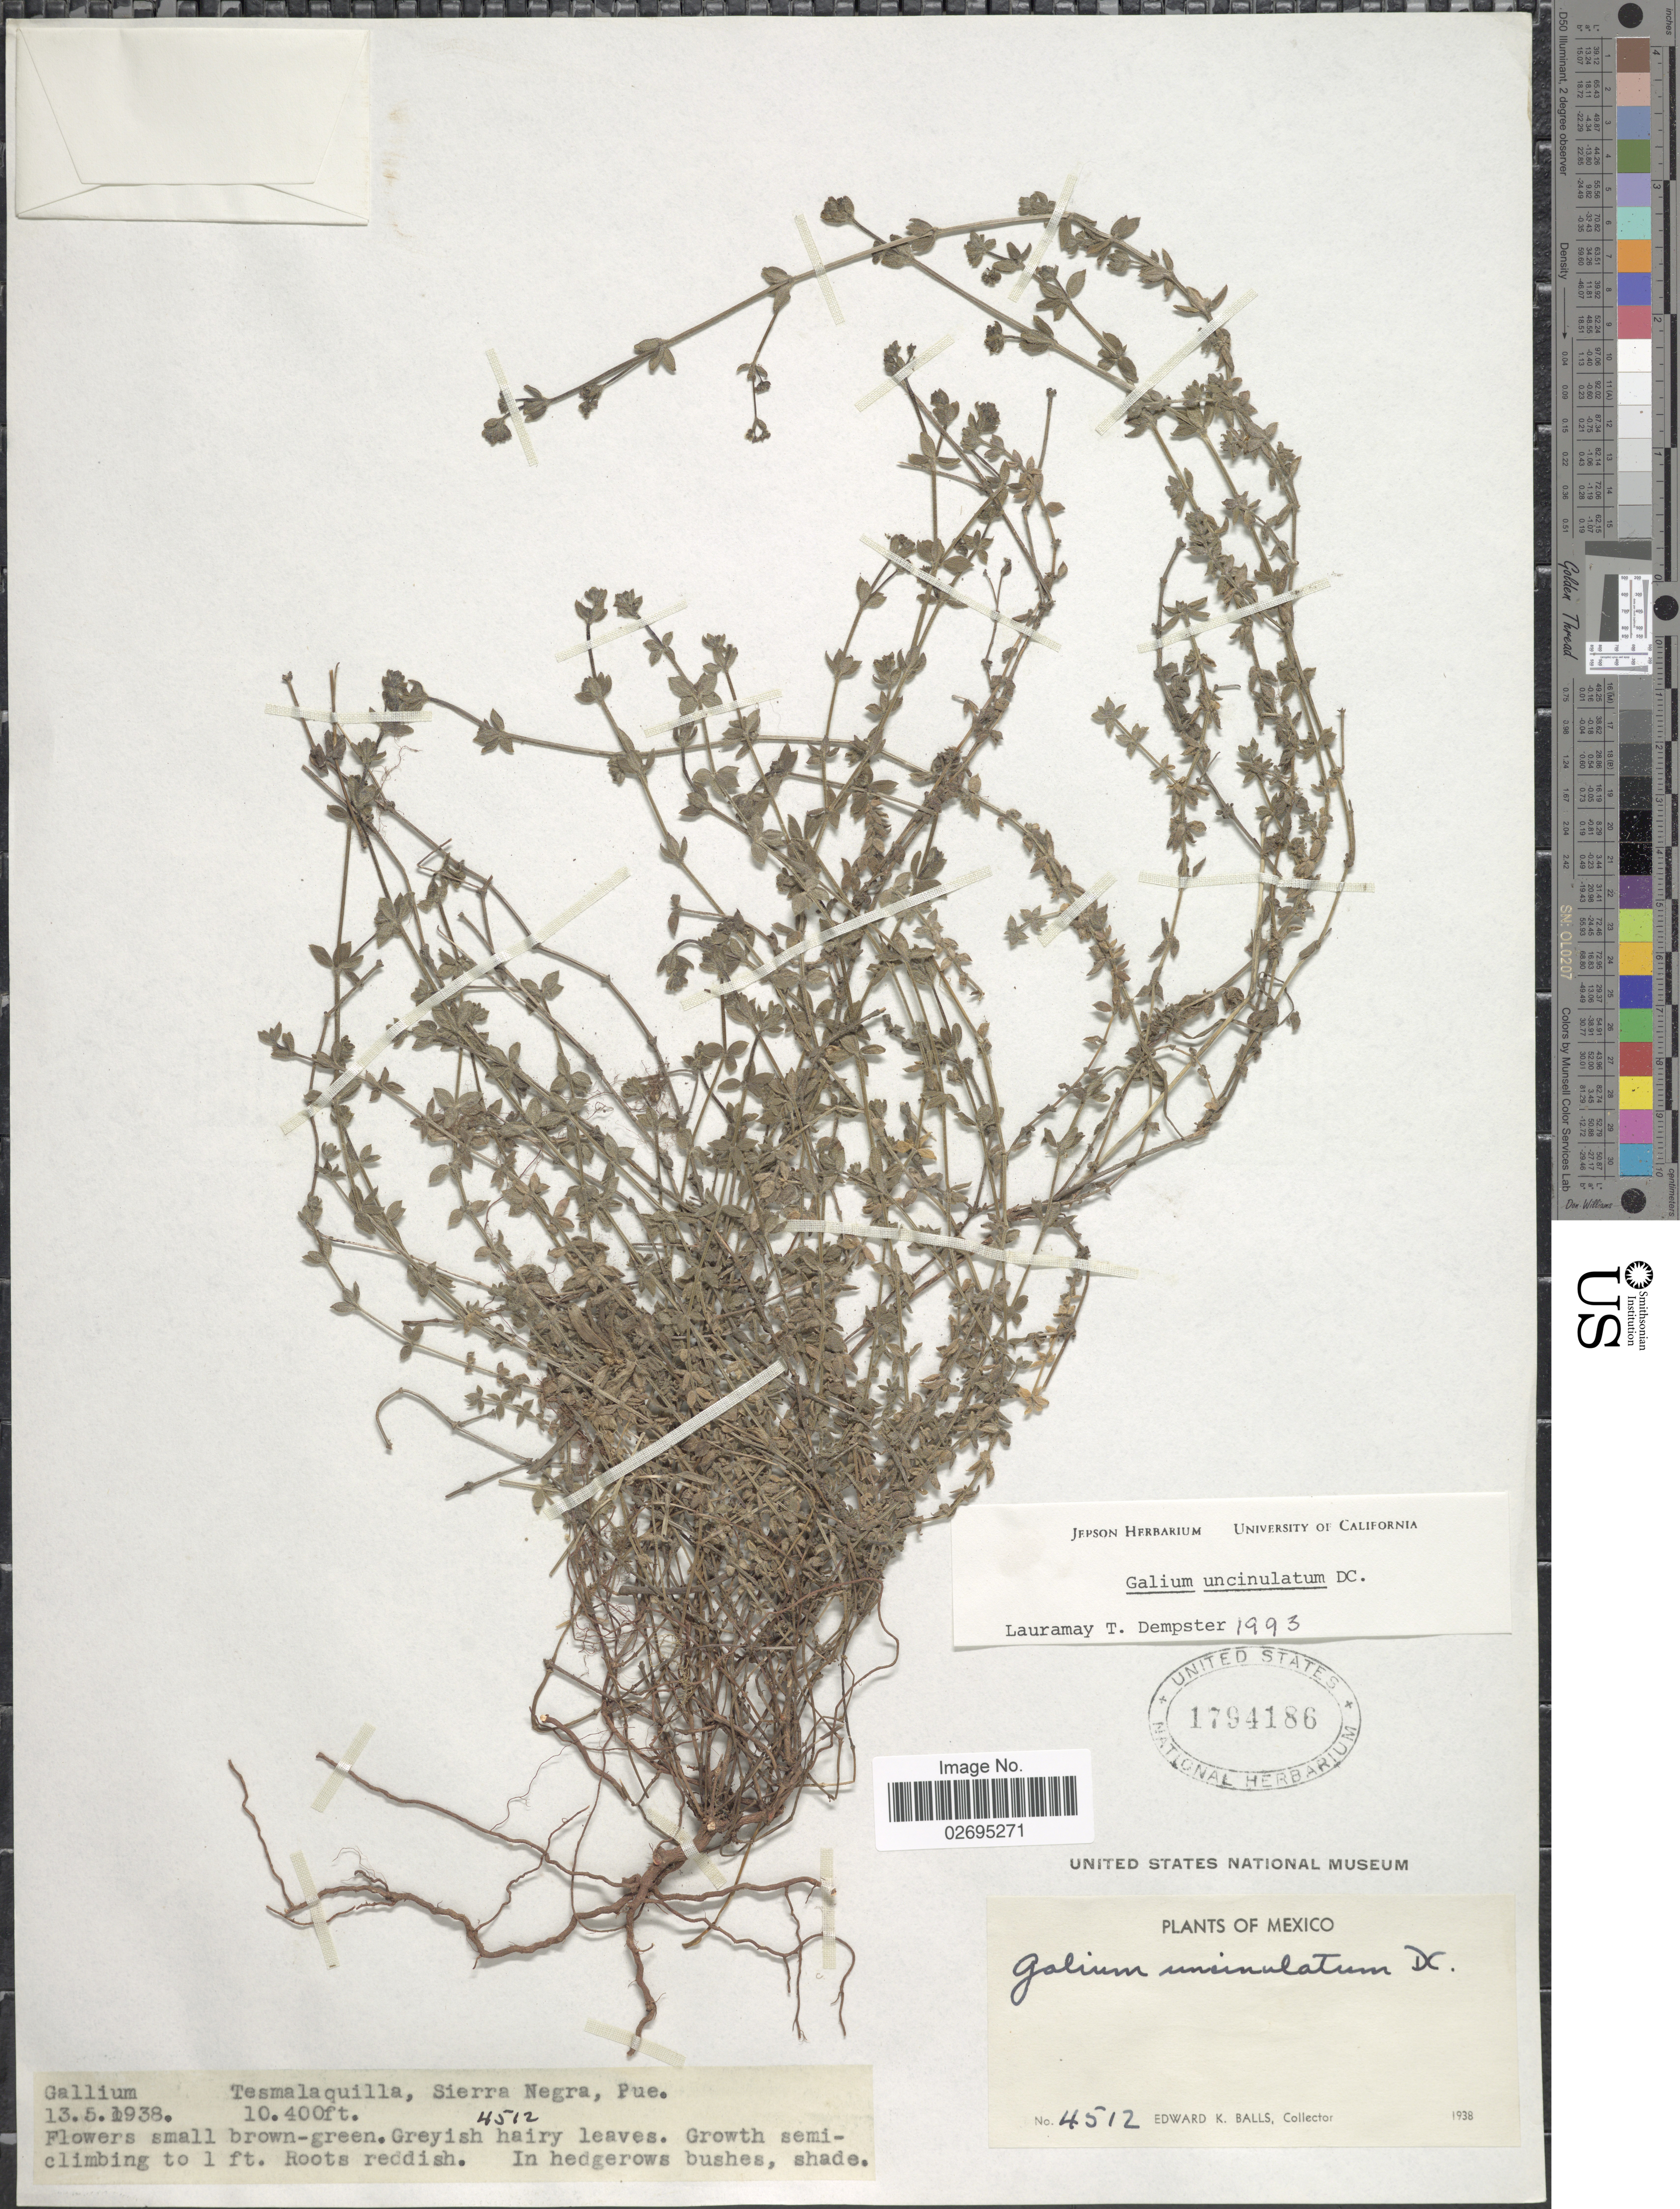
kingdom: Plantae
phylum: Tracheophyta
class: Magnoliopsida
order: Gentianales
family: Rubiaceae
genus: Galium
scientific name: Galium uncinulatum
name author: DC.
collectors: E. K. Balls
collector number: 4512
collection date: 1938-05-13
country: Mexico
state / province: Puebla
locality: Tesmalaquilla, Sierra Negra, Pue.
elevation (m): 3170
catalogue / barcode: US 1794186